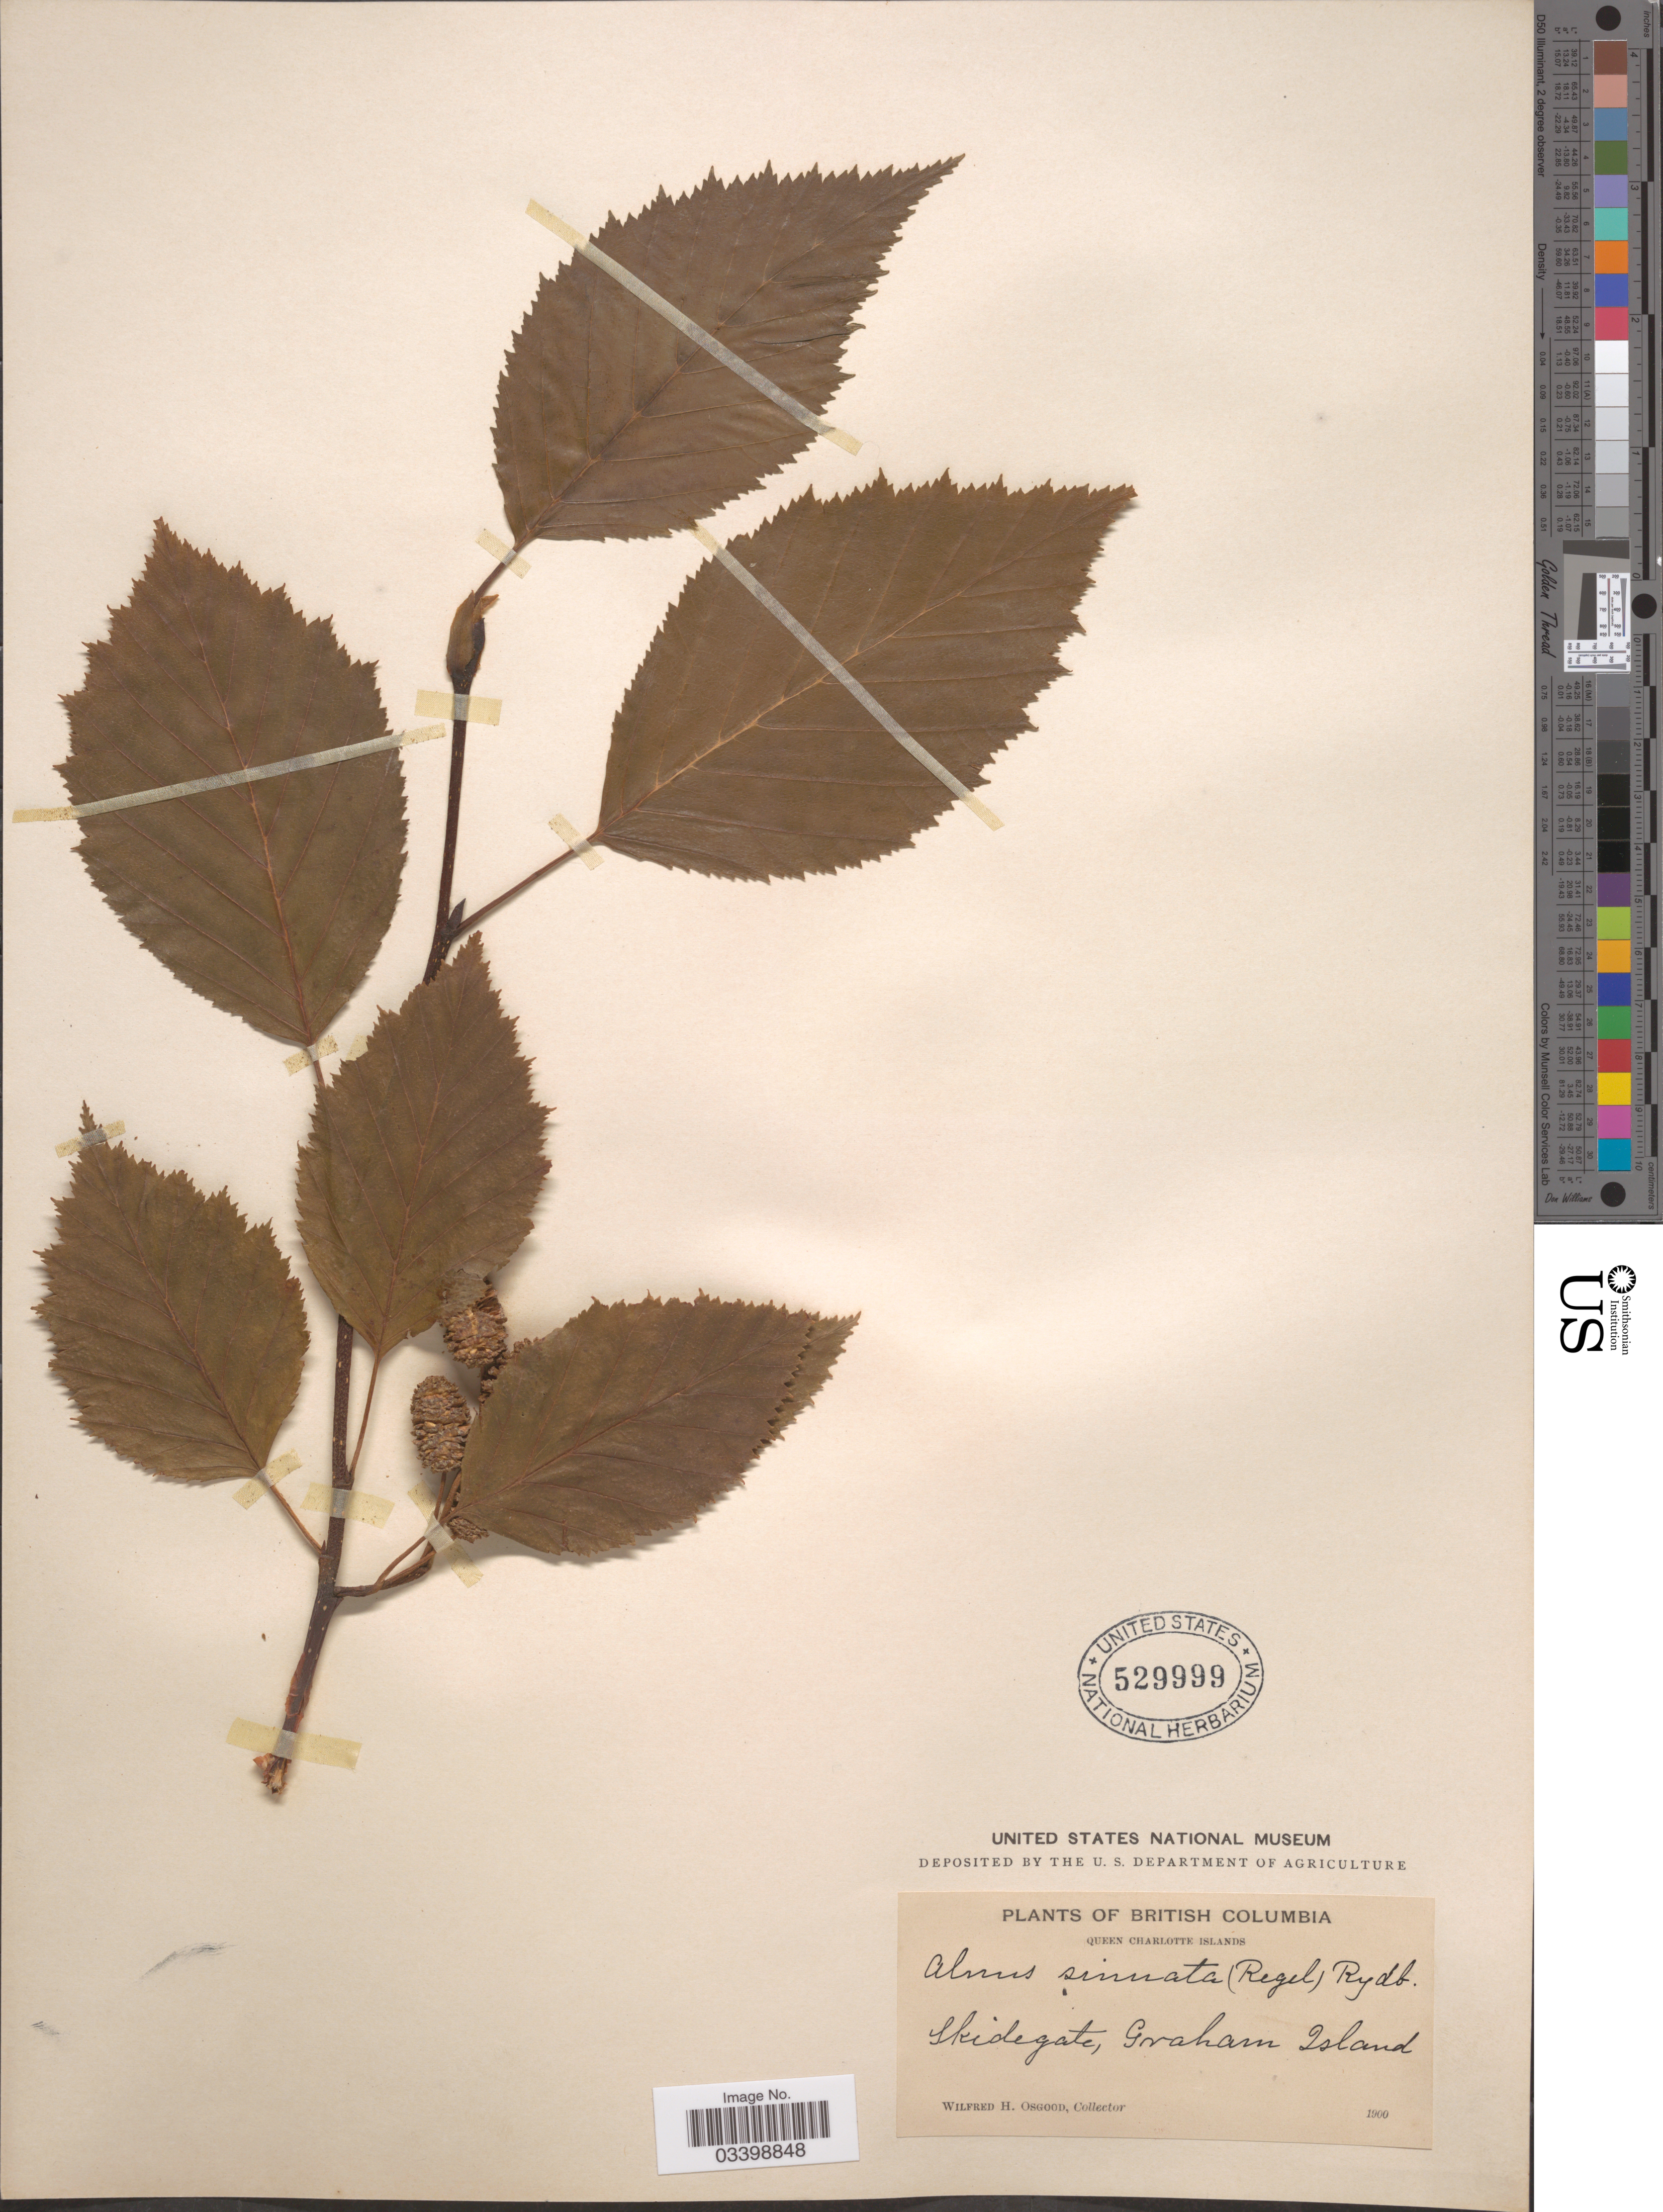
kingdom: Plantae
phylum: Tracheophyta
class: Magnoliopsida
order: Fagales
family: Betulaceae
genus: Alnus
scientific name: Alnus viridis subsp. sinuata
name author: Regel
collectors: W. Osgood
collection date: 1900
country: Canada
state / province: British Columbia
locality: Queen Charlotte Islands. Skidegate, Graham Island.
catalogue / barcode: US 529999